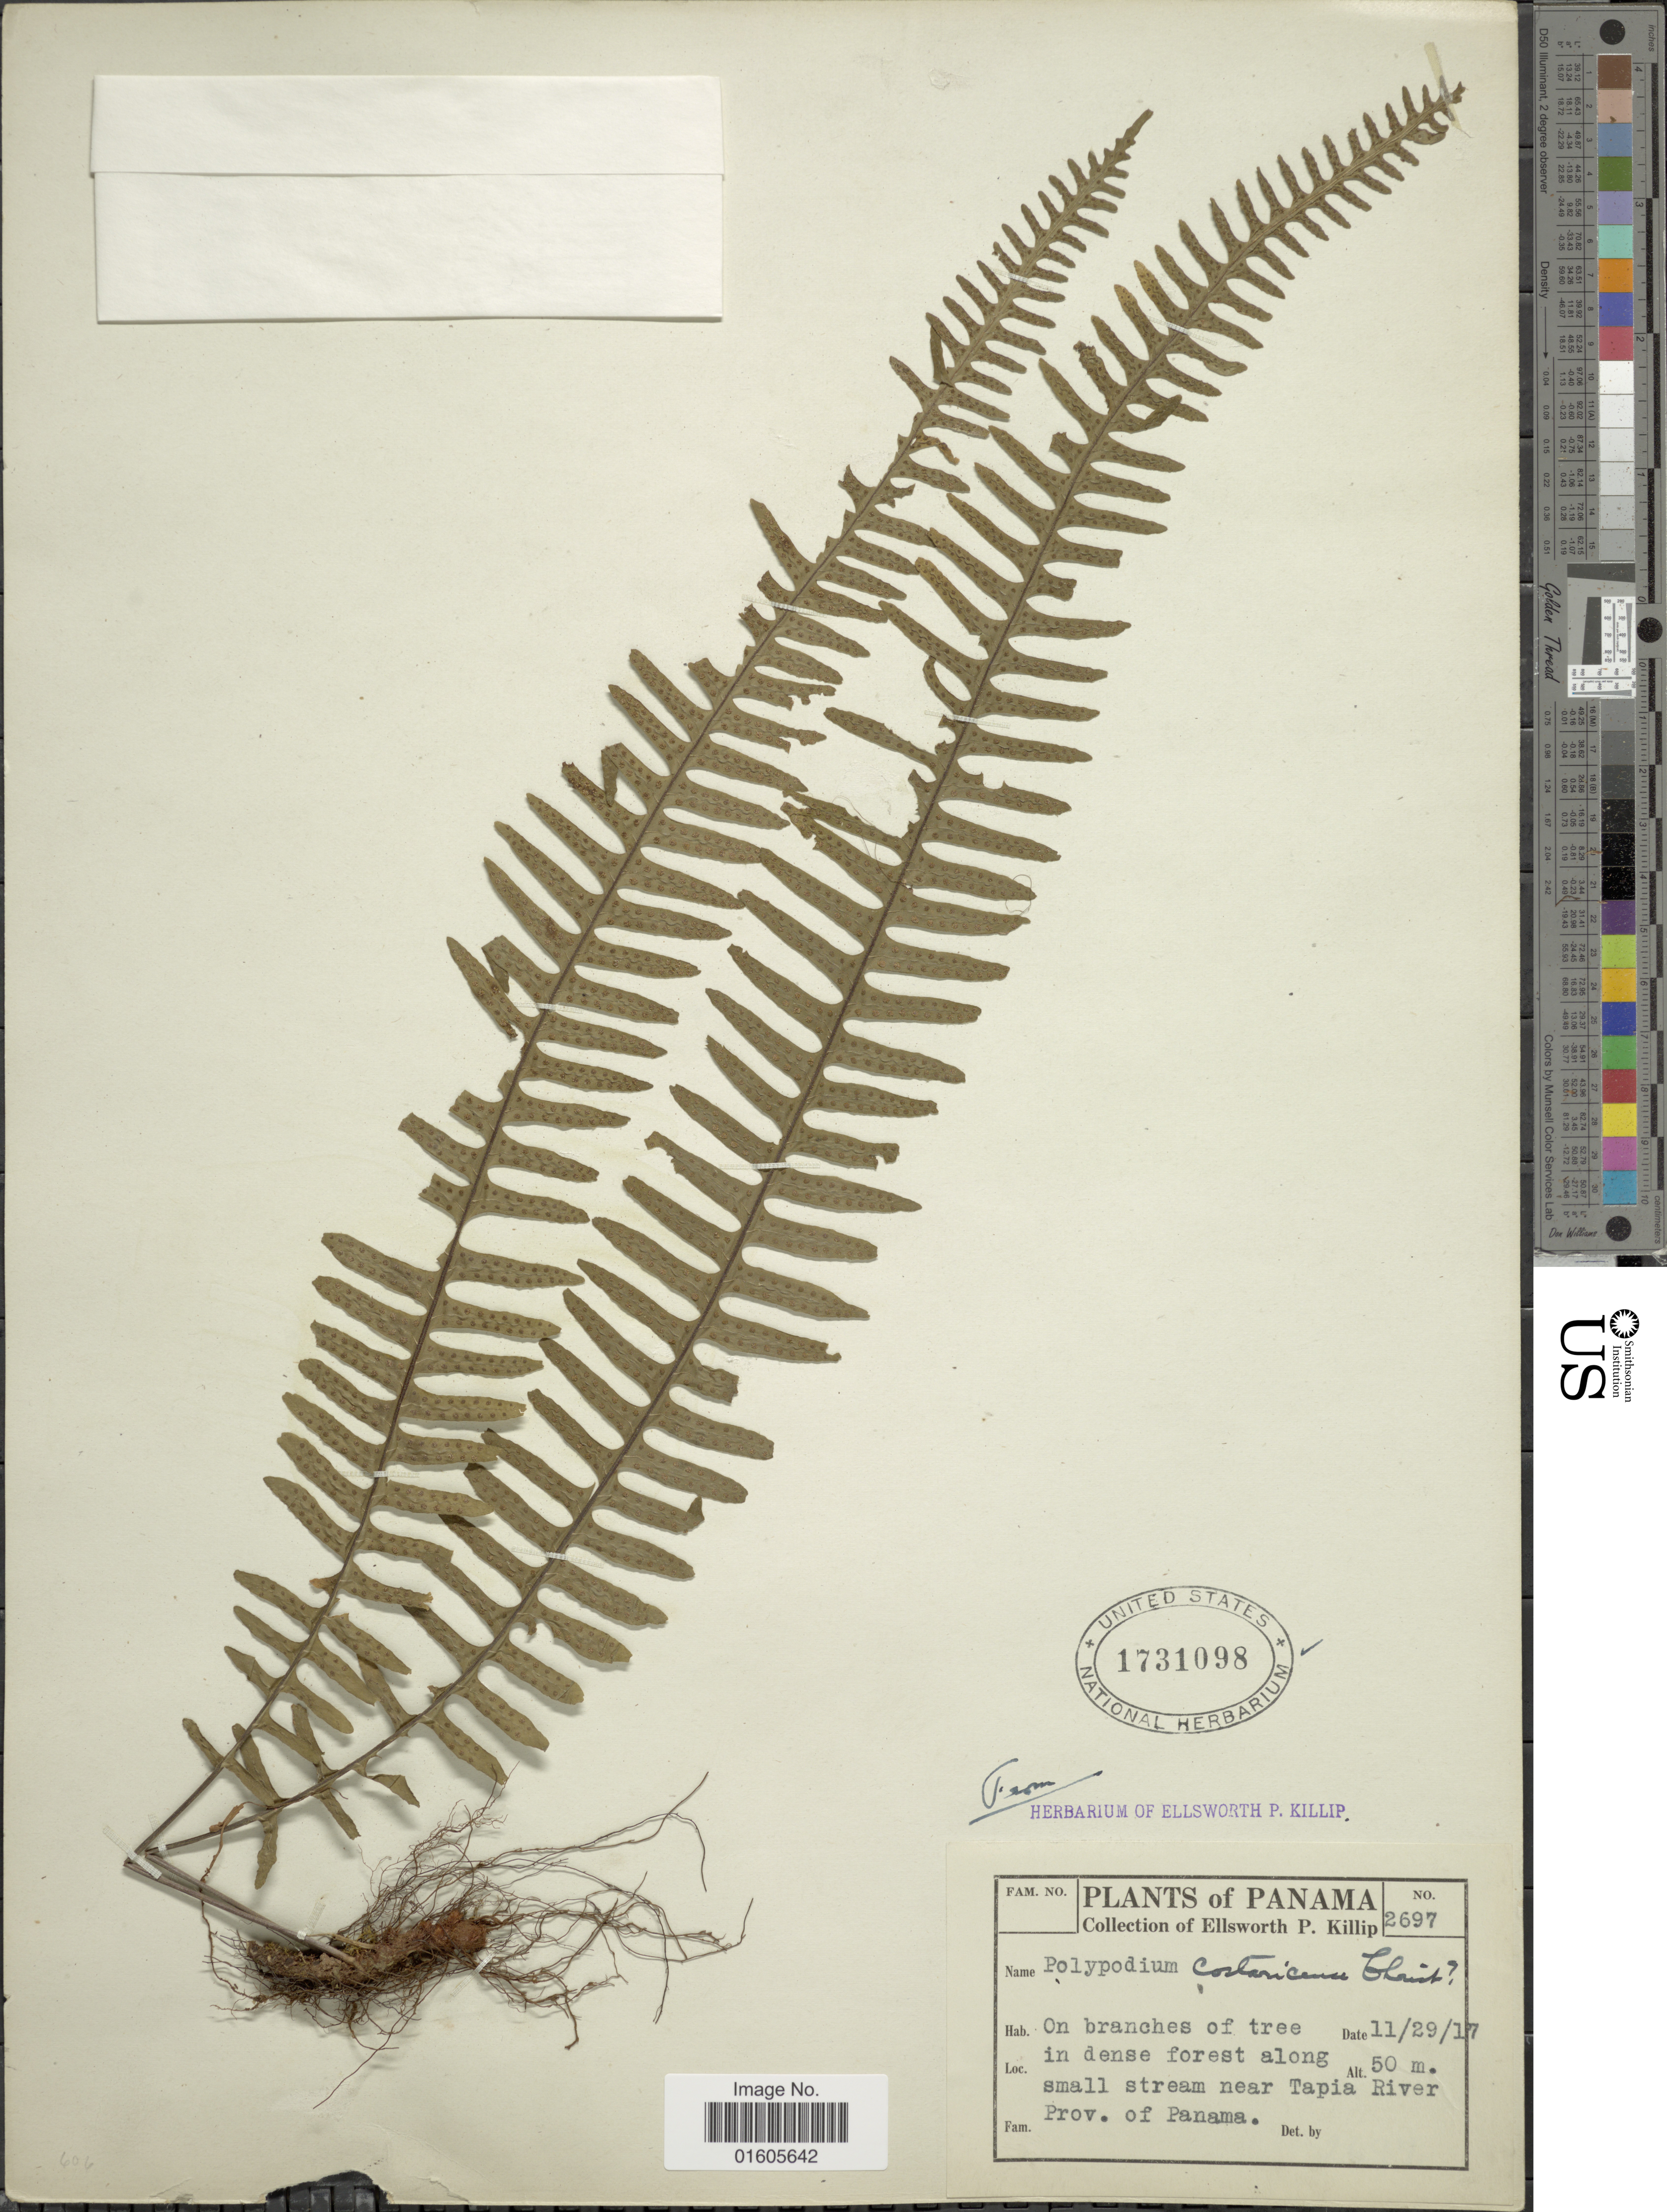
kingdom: Plantae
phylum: Tracheophyta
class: Polypodiopsida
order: Polypodiales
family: Polypodiaceae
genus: Serpocaulon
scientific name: Serpocaulon wagneri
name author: (Mett.) A.R. Sm.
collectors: E. P. Killip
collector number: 2697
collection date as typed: Transcribed d/m/y: 29/11/17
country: Panama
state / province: Panamá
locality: On branches of tree in dense forest along small stream near Tapia River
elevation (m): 50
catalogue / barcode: US 1731098